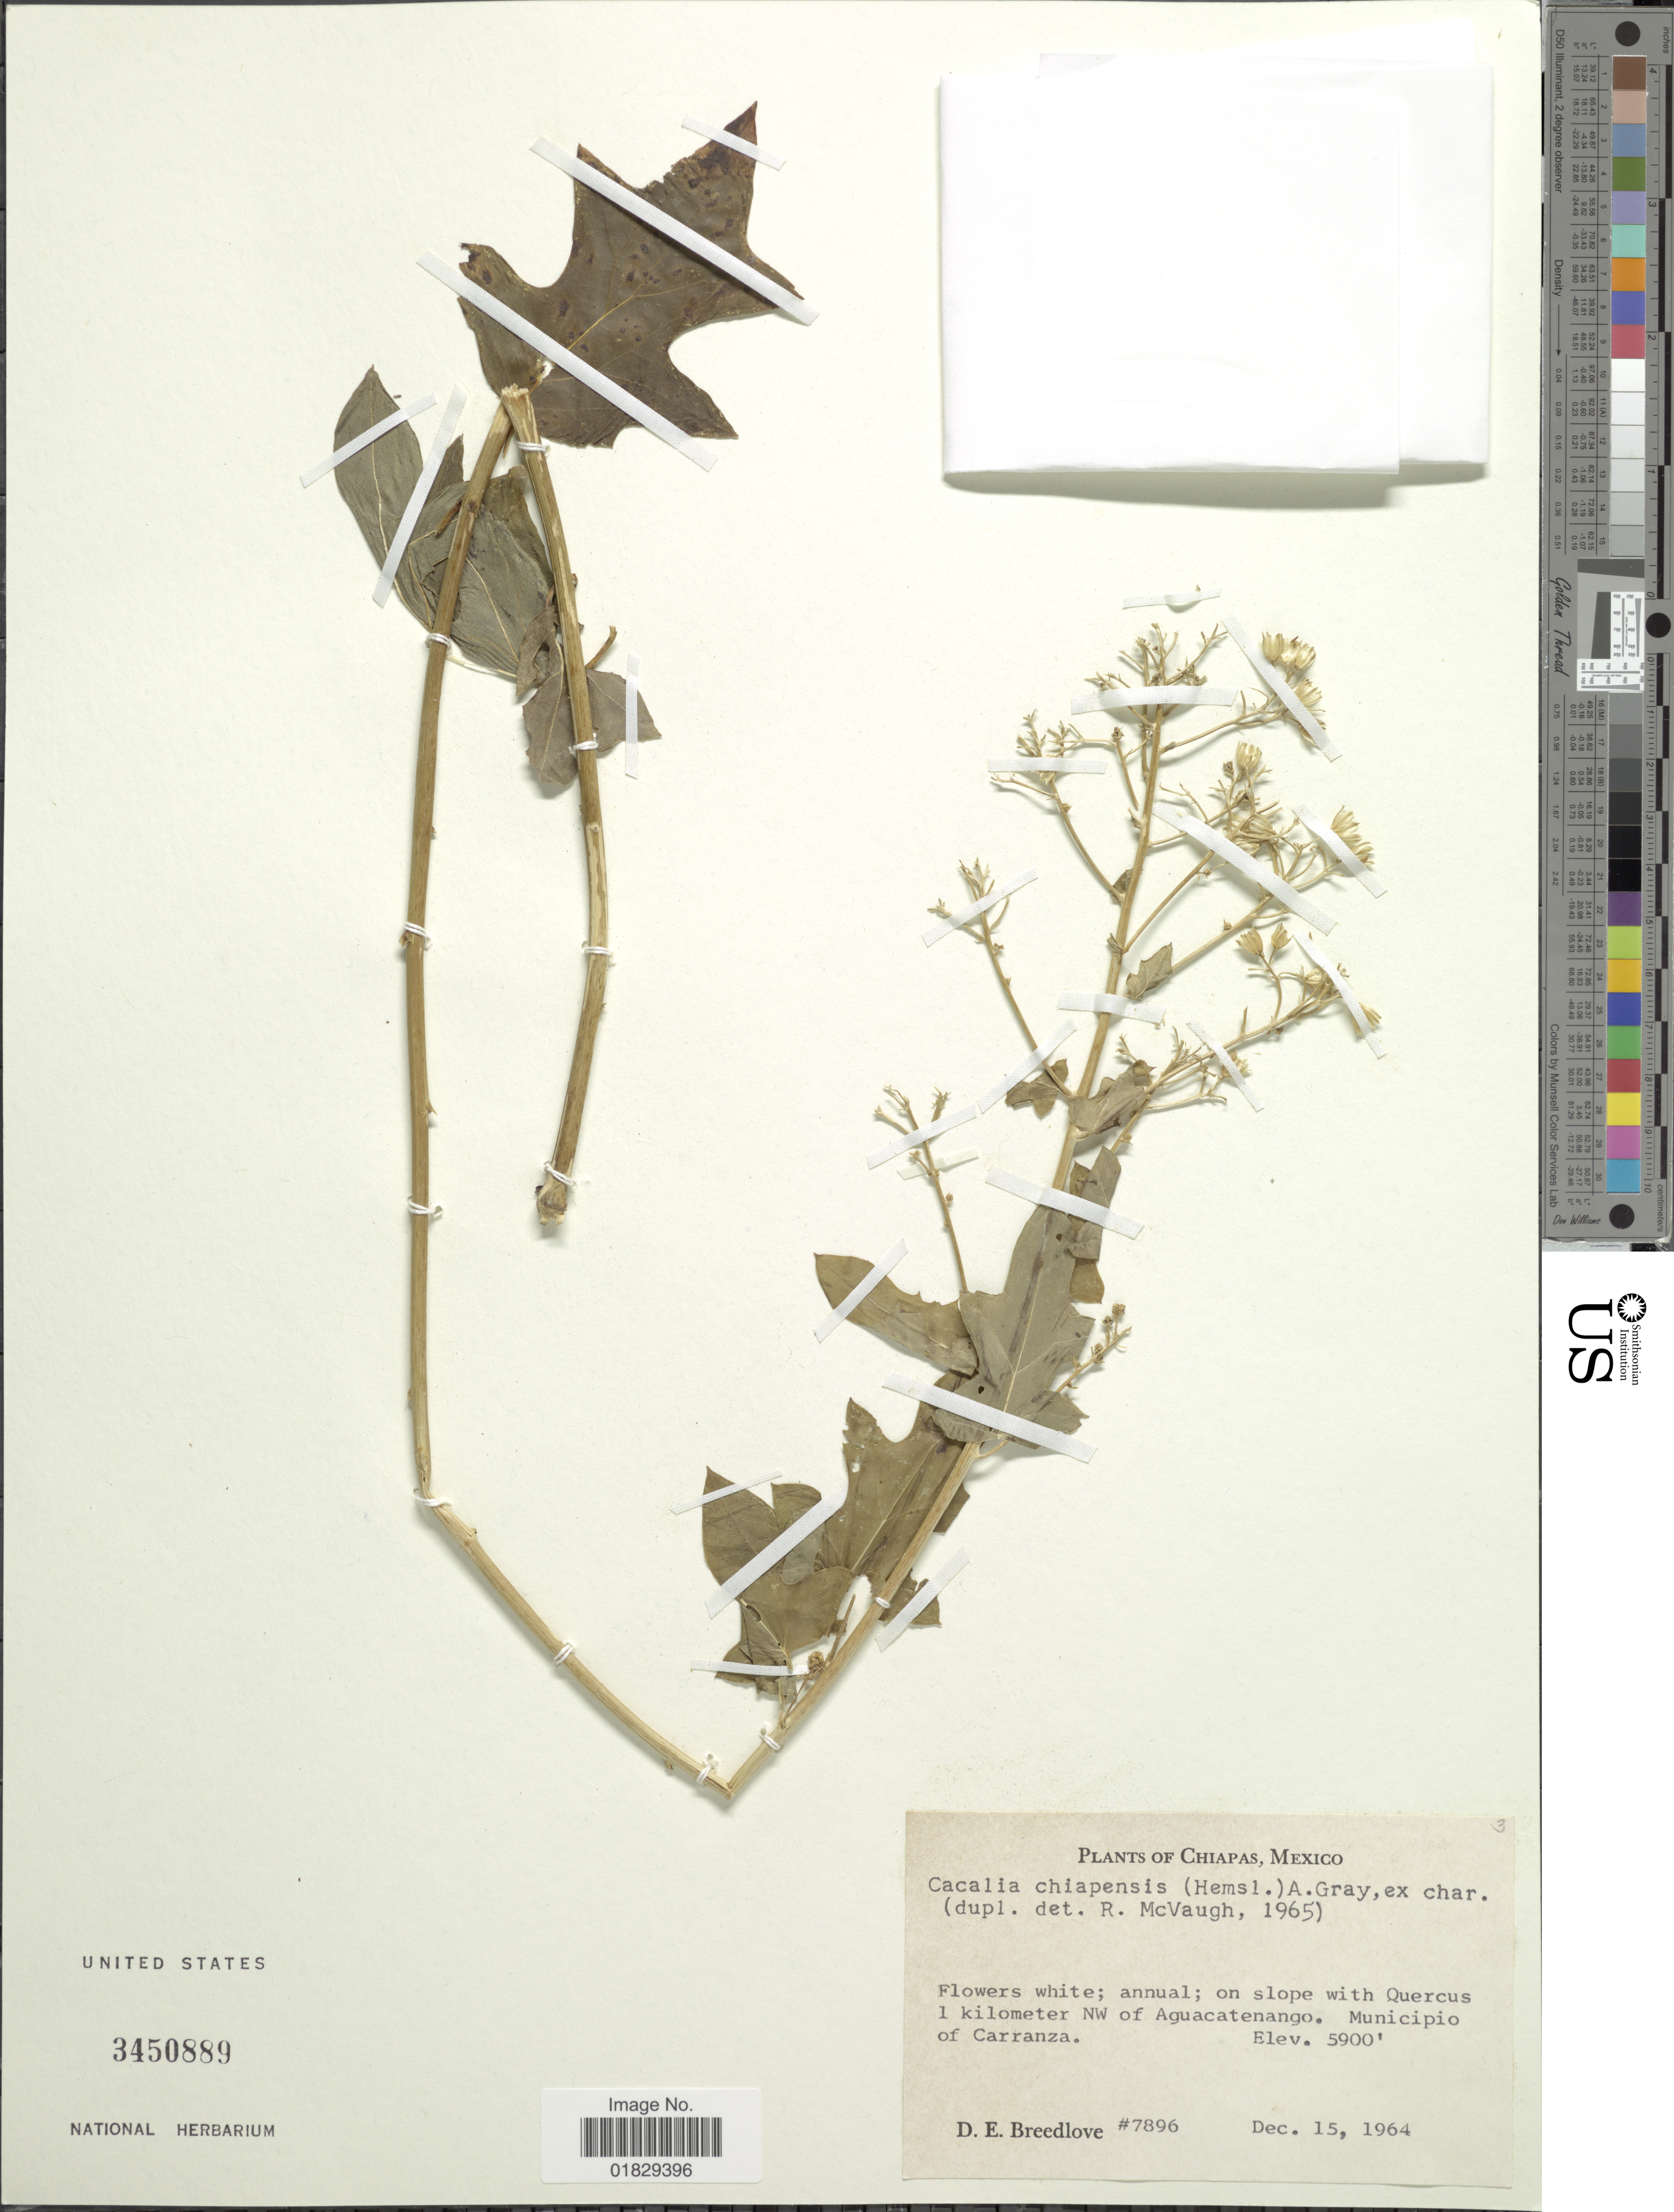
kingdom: Plantae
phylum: Tracheophyta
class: Magnoliopsida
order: Asterales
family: Asteraceae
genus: Roldana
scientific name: Roldana sp.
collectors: D. E. Breedlove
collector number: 7896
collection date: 1964-12-15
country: Mexico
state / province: Chiapas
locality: On slope with Quercus 1 kilometer NW of Aguacatenango. Municipio of Carranza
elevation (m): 1798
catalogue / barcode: US 3450889